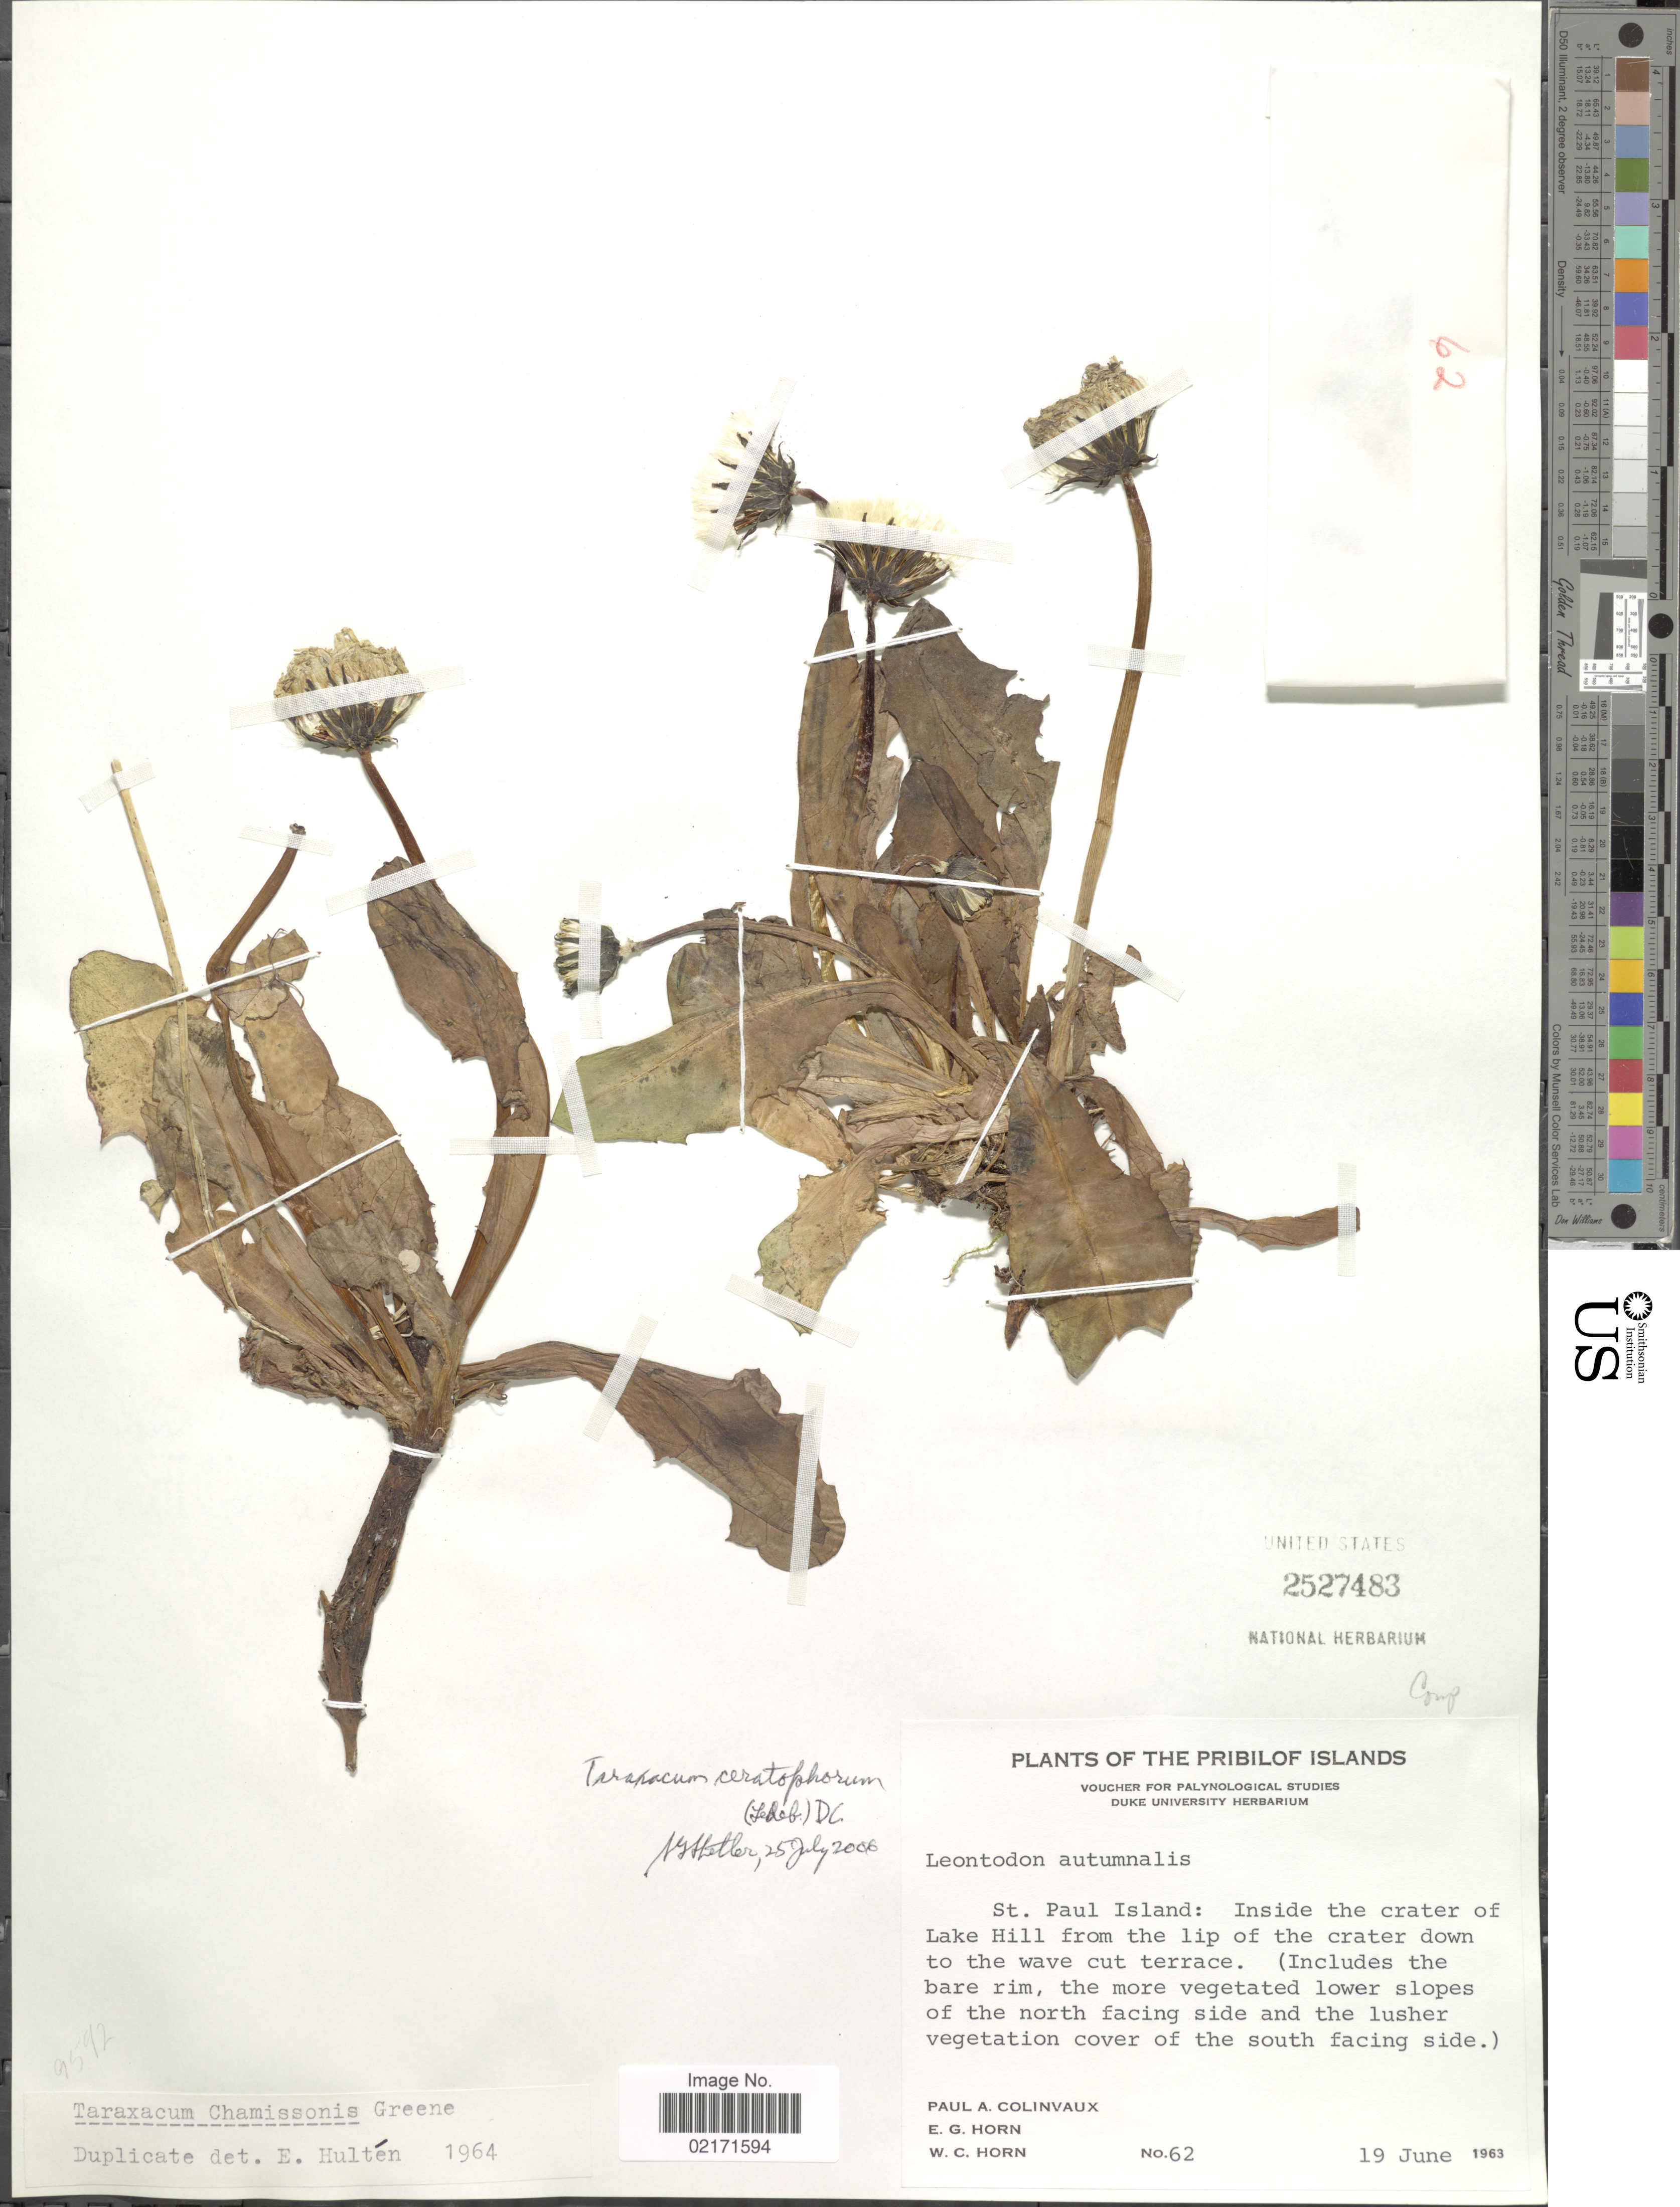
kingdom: Plantae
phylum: Tracheophyta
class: Magnoliopsida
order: Asterales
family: Asteraceae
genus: Taraxacum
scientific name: Taraxacum ceratophorum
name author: (Ledeb.) DC.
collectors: P. Colinvaux, E. Horn & W. Horn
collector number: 62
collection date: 1963-06-19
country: United States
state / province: Alaska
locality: The Pribilof Island, St. Paul Island: Inside the crater of Lake Hill from the lip of the crater down to the wave cut terrace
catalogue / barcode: US 2527483